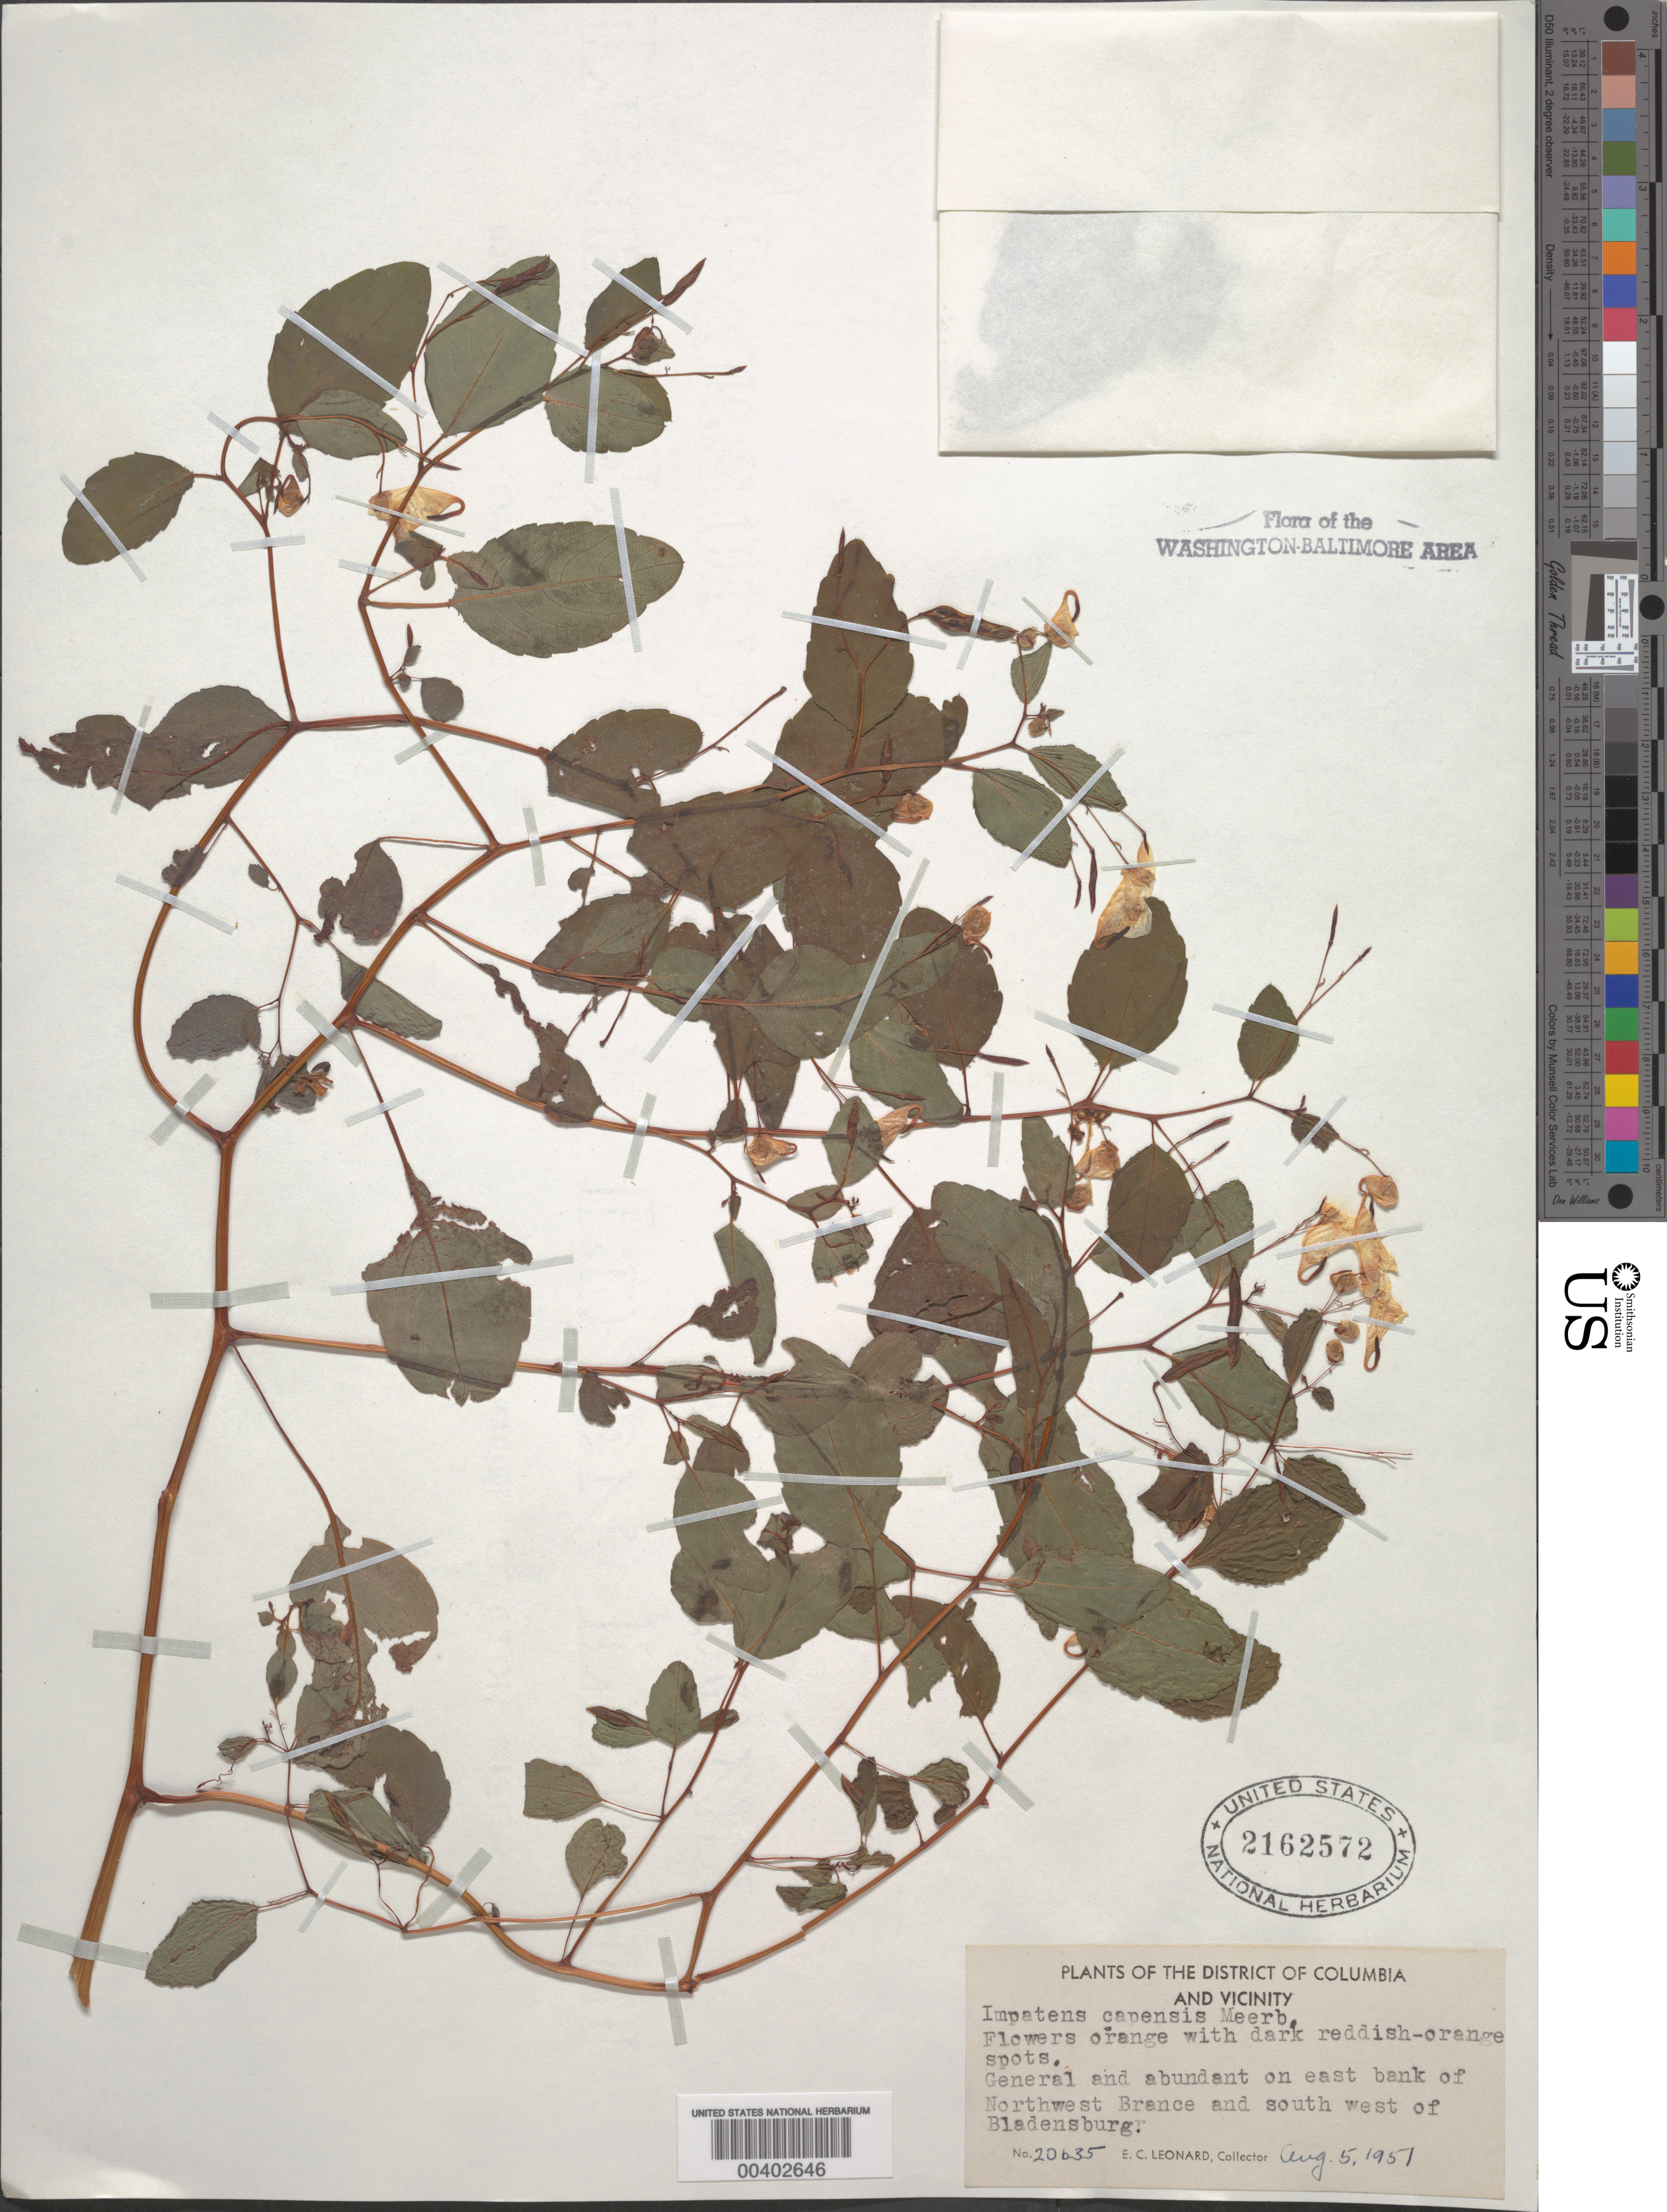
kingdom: Plantae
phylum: Tracheophyta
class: Magnoliopsida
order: Ericales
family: Balsaminaceae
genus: Impatiens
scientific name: Impatiens capensis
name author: Meerb.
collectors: E. C. Leonard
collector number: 20635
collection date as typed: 05 Aug 1951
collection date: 1951-08-05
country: United States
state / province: Maryland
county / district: Prince George's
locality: Northwest Branch, southwest of Bladensburg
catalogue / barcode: US 2162572